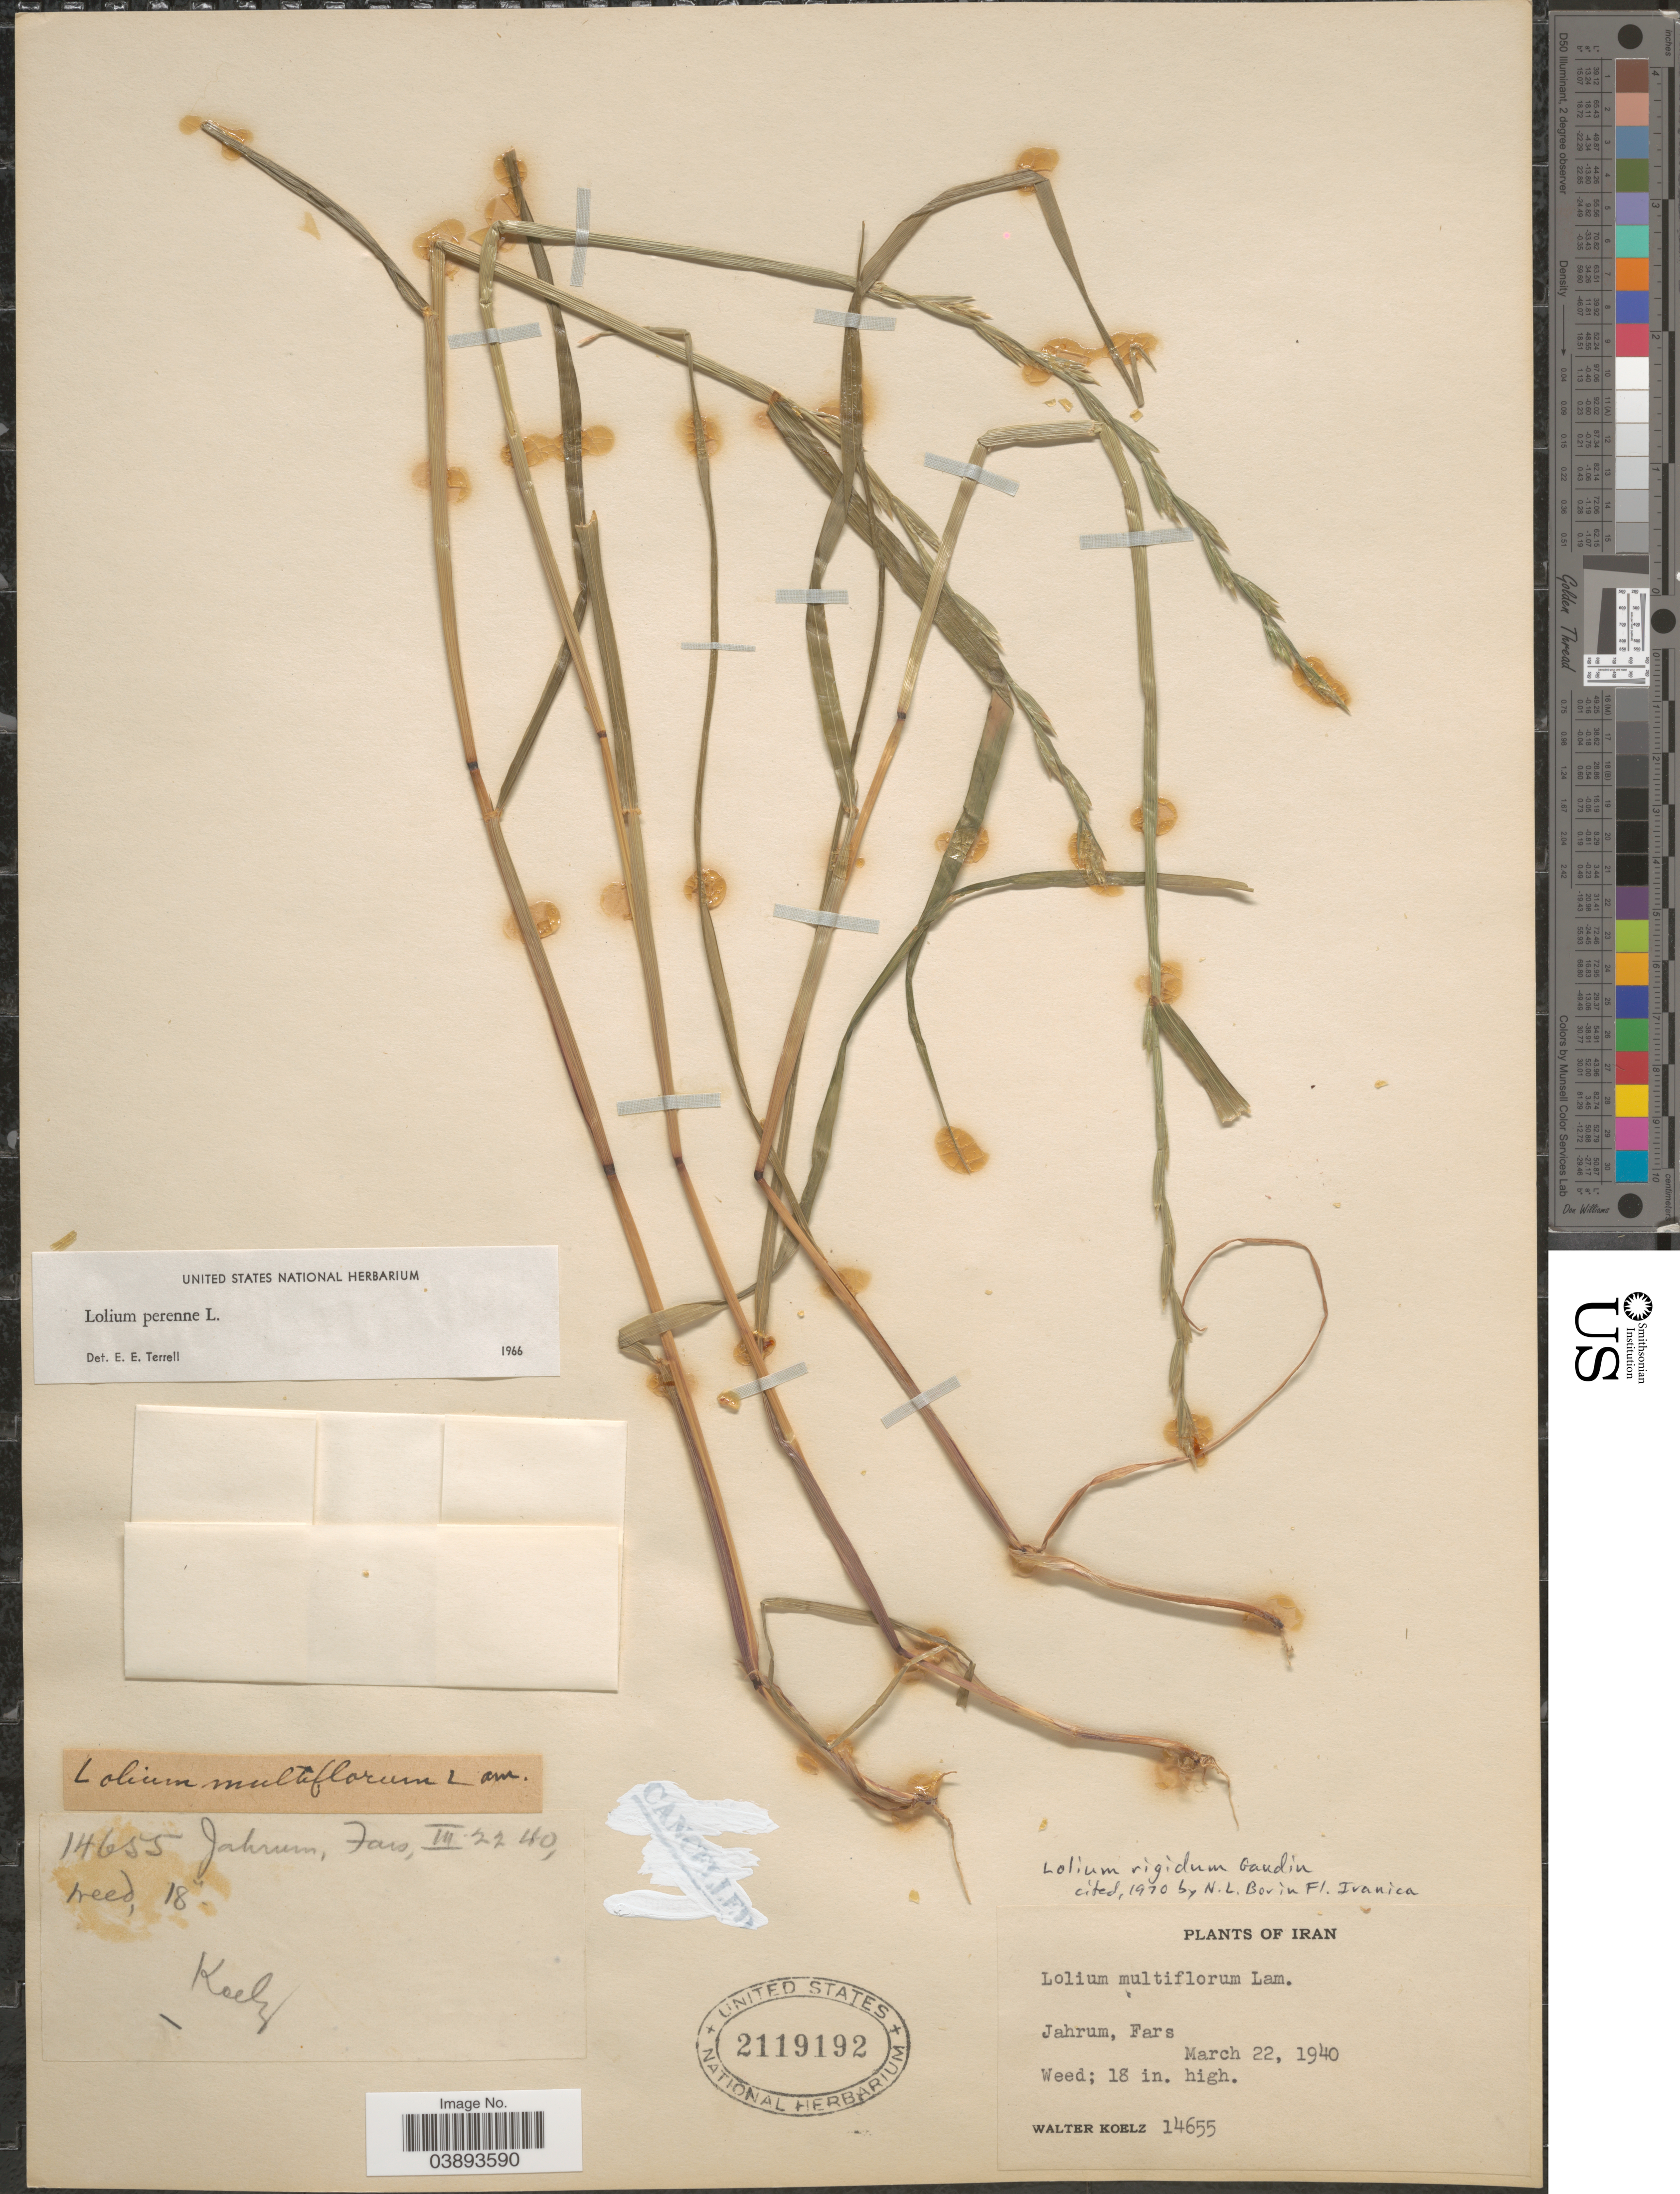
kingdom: Plantae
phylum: Tracheophyta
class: Liliopsida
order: Poales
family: Poaceae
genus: Lolium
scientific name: Lolium rigidum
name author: Gaudin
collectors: W. N. Koelz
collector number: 14655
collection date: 1940-03-22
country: Iran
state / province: Fars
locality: Jahrum.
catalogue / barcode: US 2119192